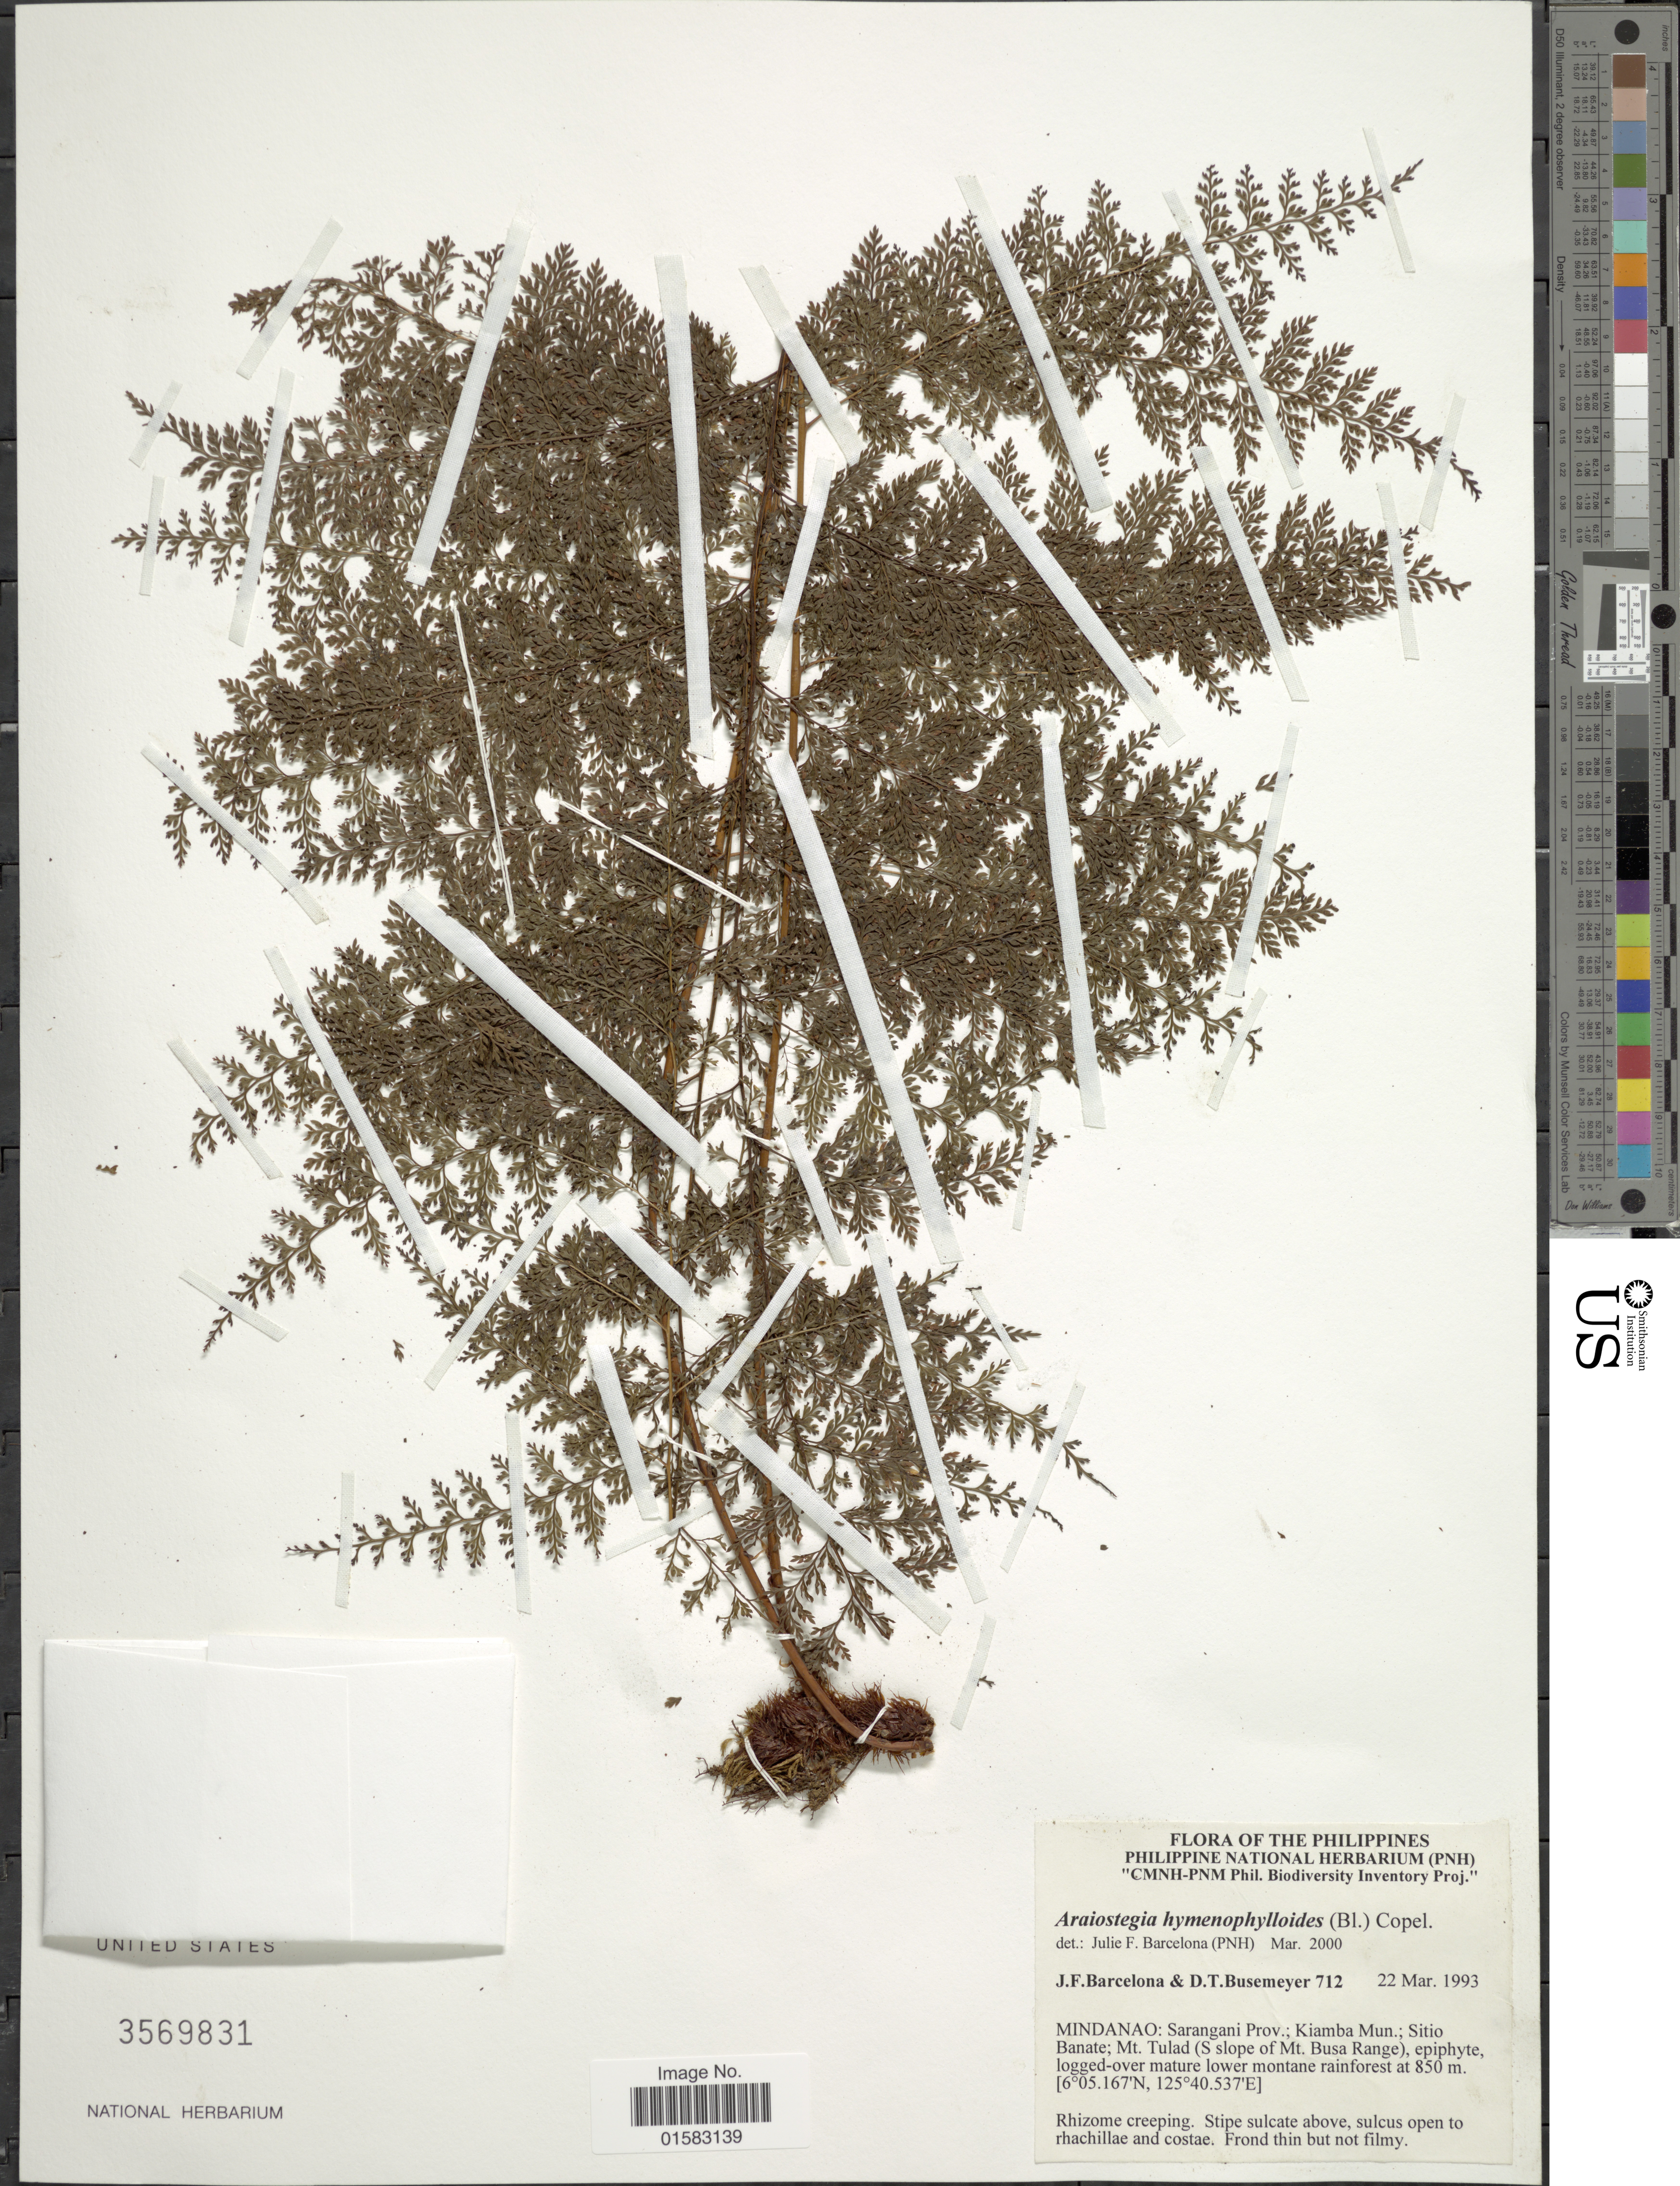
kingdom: Plantae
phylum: Tracheophyta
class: Polypodiopsida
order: Polypodiales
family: Davalliaceae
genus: Davallia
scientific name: Davallia hymenophylloides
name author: (Bedd.) Kuhn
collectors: J. F. Barcelona & D. Busemeyer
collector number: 712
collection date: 1993-03-22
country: Philippines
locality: Mindanao; Sarangani Prov.: Kiamba Mun, Sitio Banate; Mt. Tulad (S slope of Mt. BUsa Range)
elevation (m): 850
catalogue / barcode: US 3569831